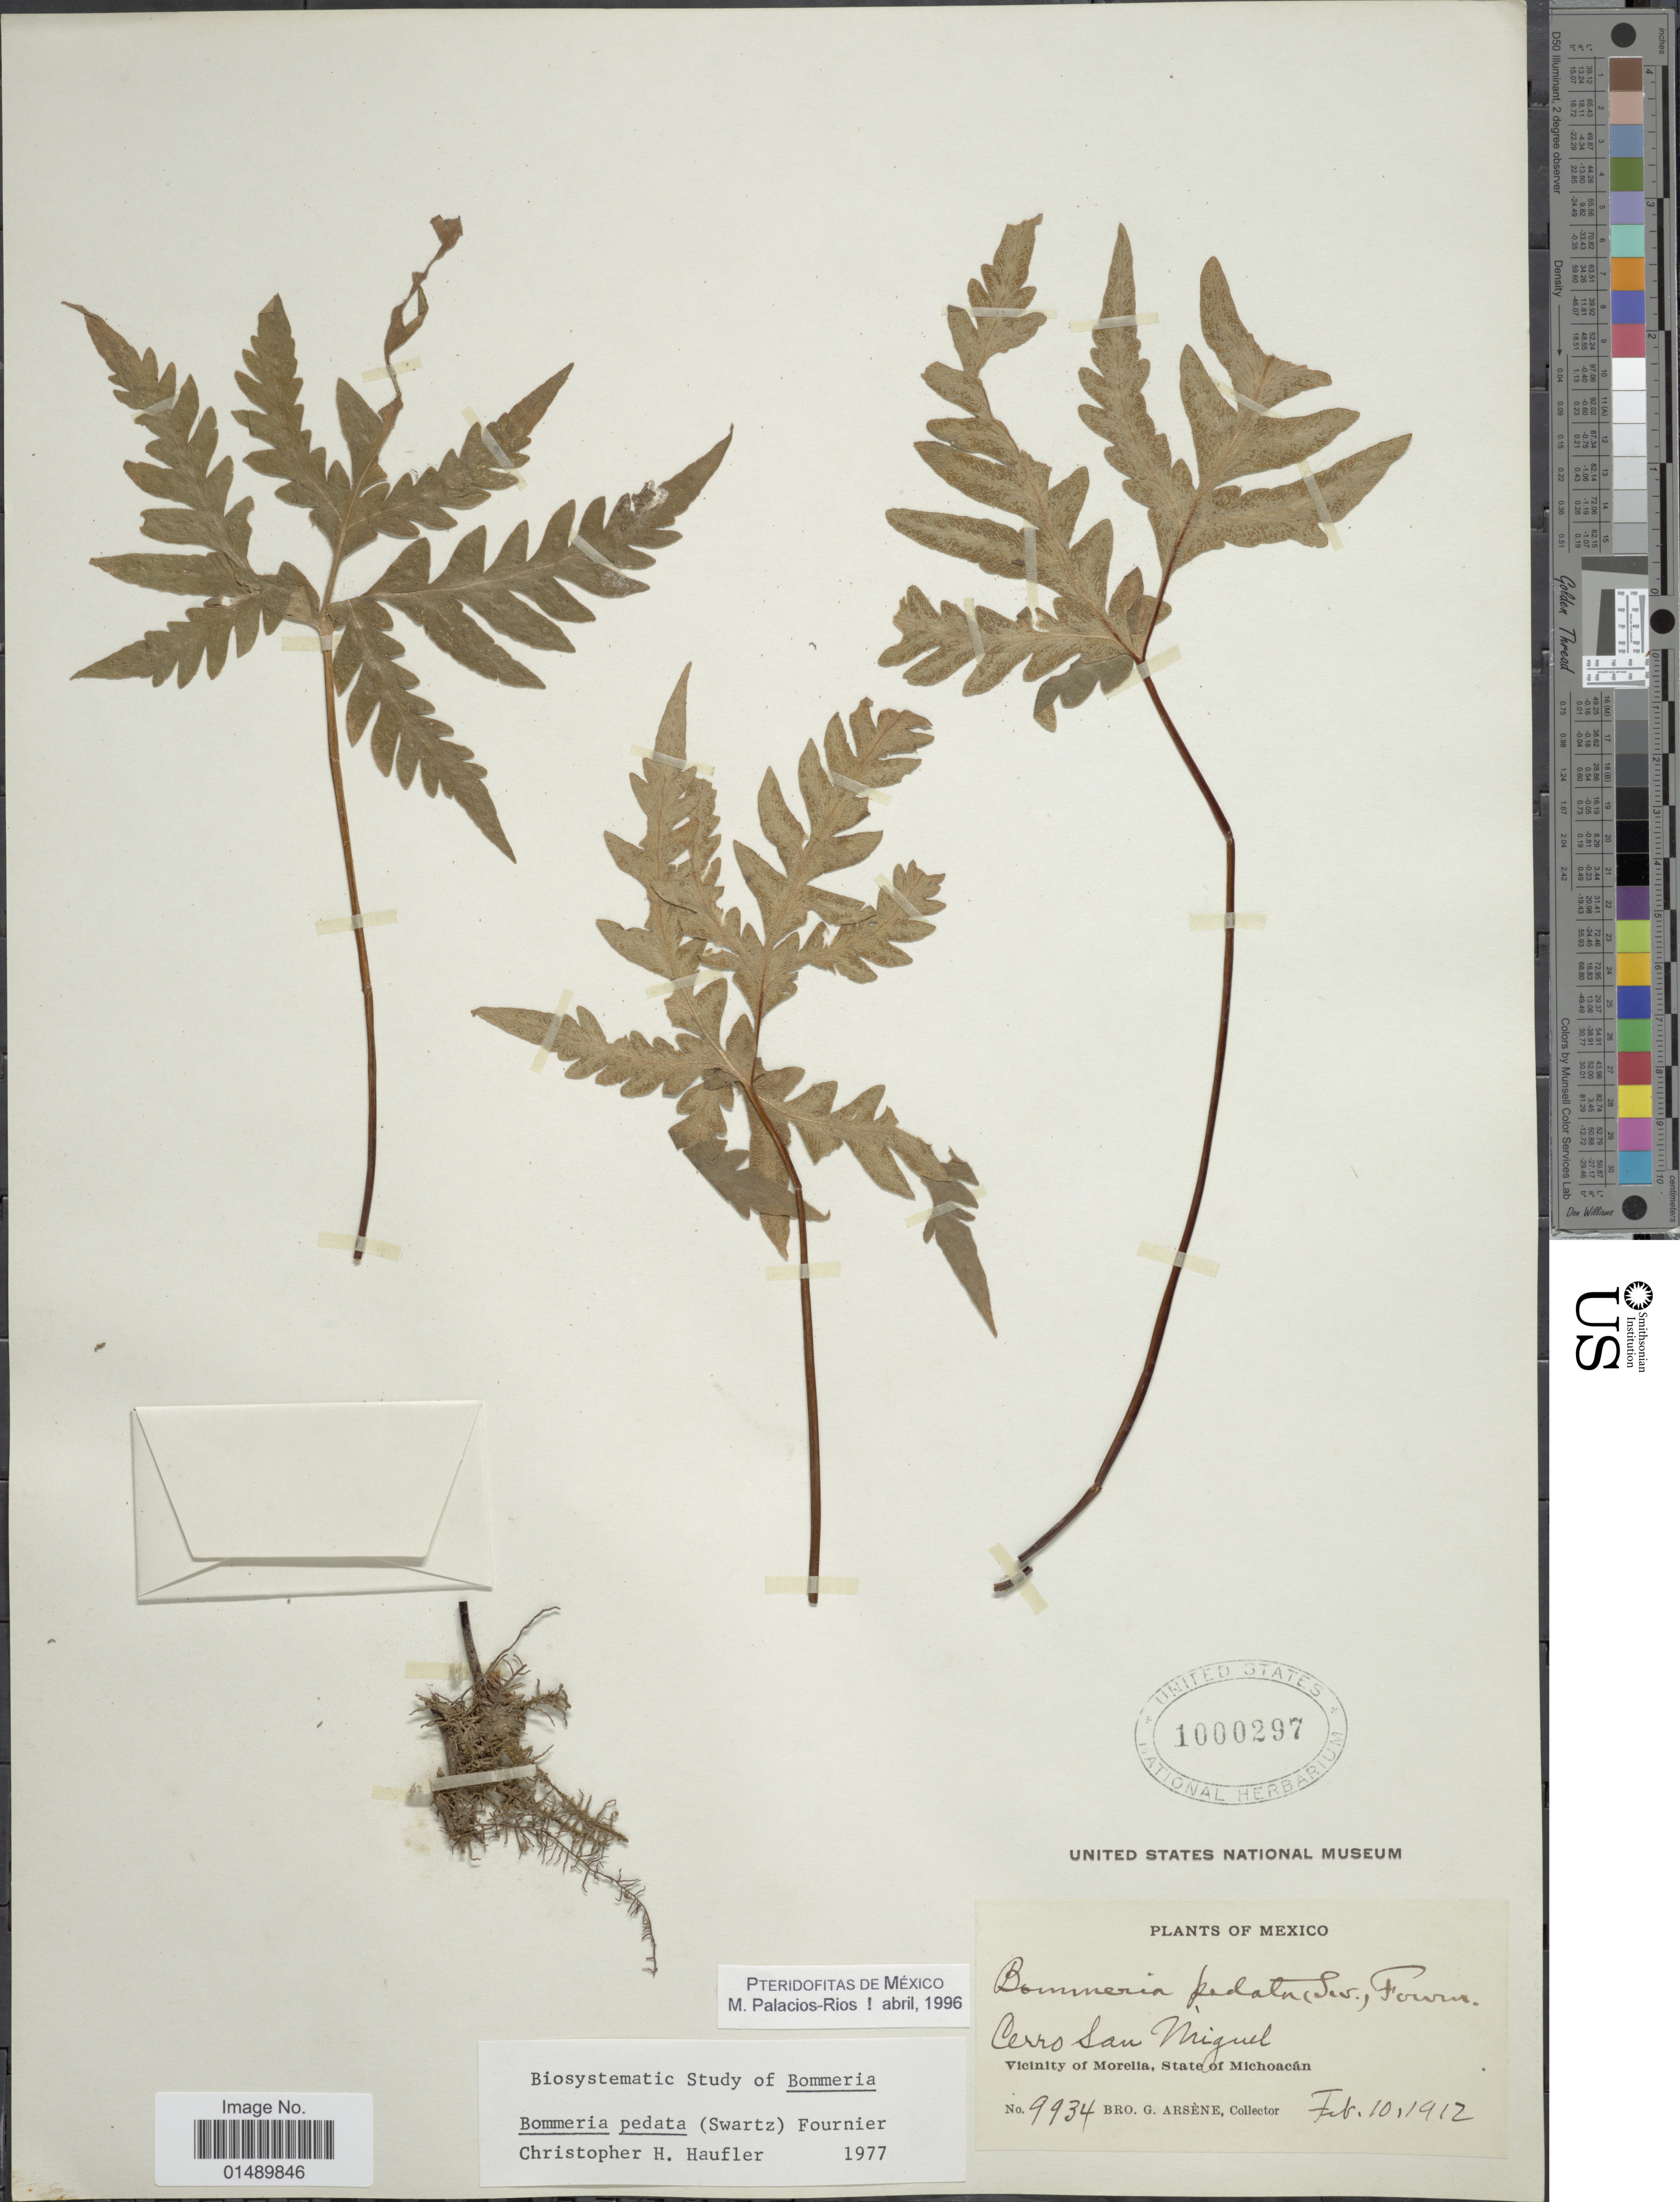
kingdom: Plantae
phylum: Tracheophyta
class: Polypodiopsida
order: Polypodiales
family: Pteridaceae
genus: Bommeria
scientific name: Bommeria pedata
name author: (Sw.) E. Fourn.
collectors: Bro. G. Arsène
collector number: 9934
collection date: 1912-02-10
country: Mexico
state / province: Michoacán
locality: Mexico, vicinity of Morelia, Cerro San Miguel.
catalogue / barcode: US 1000297